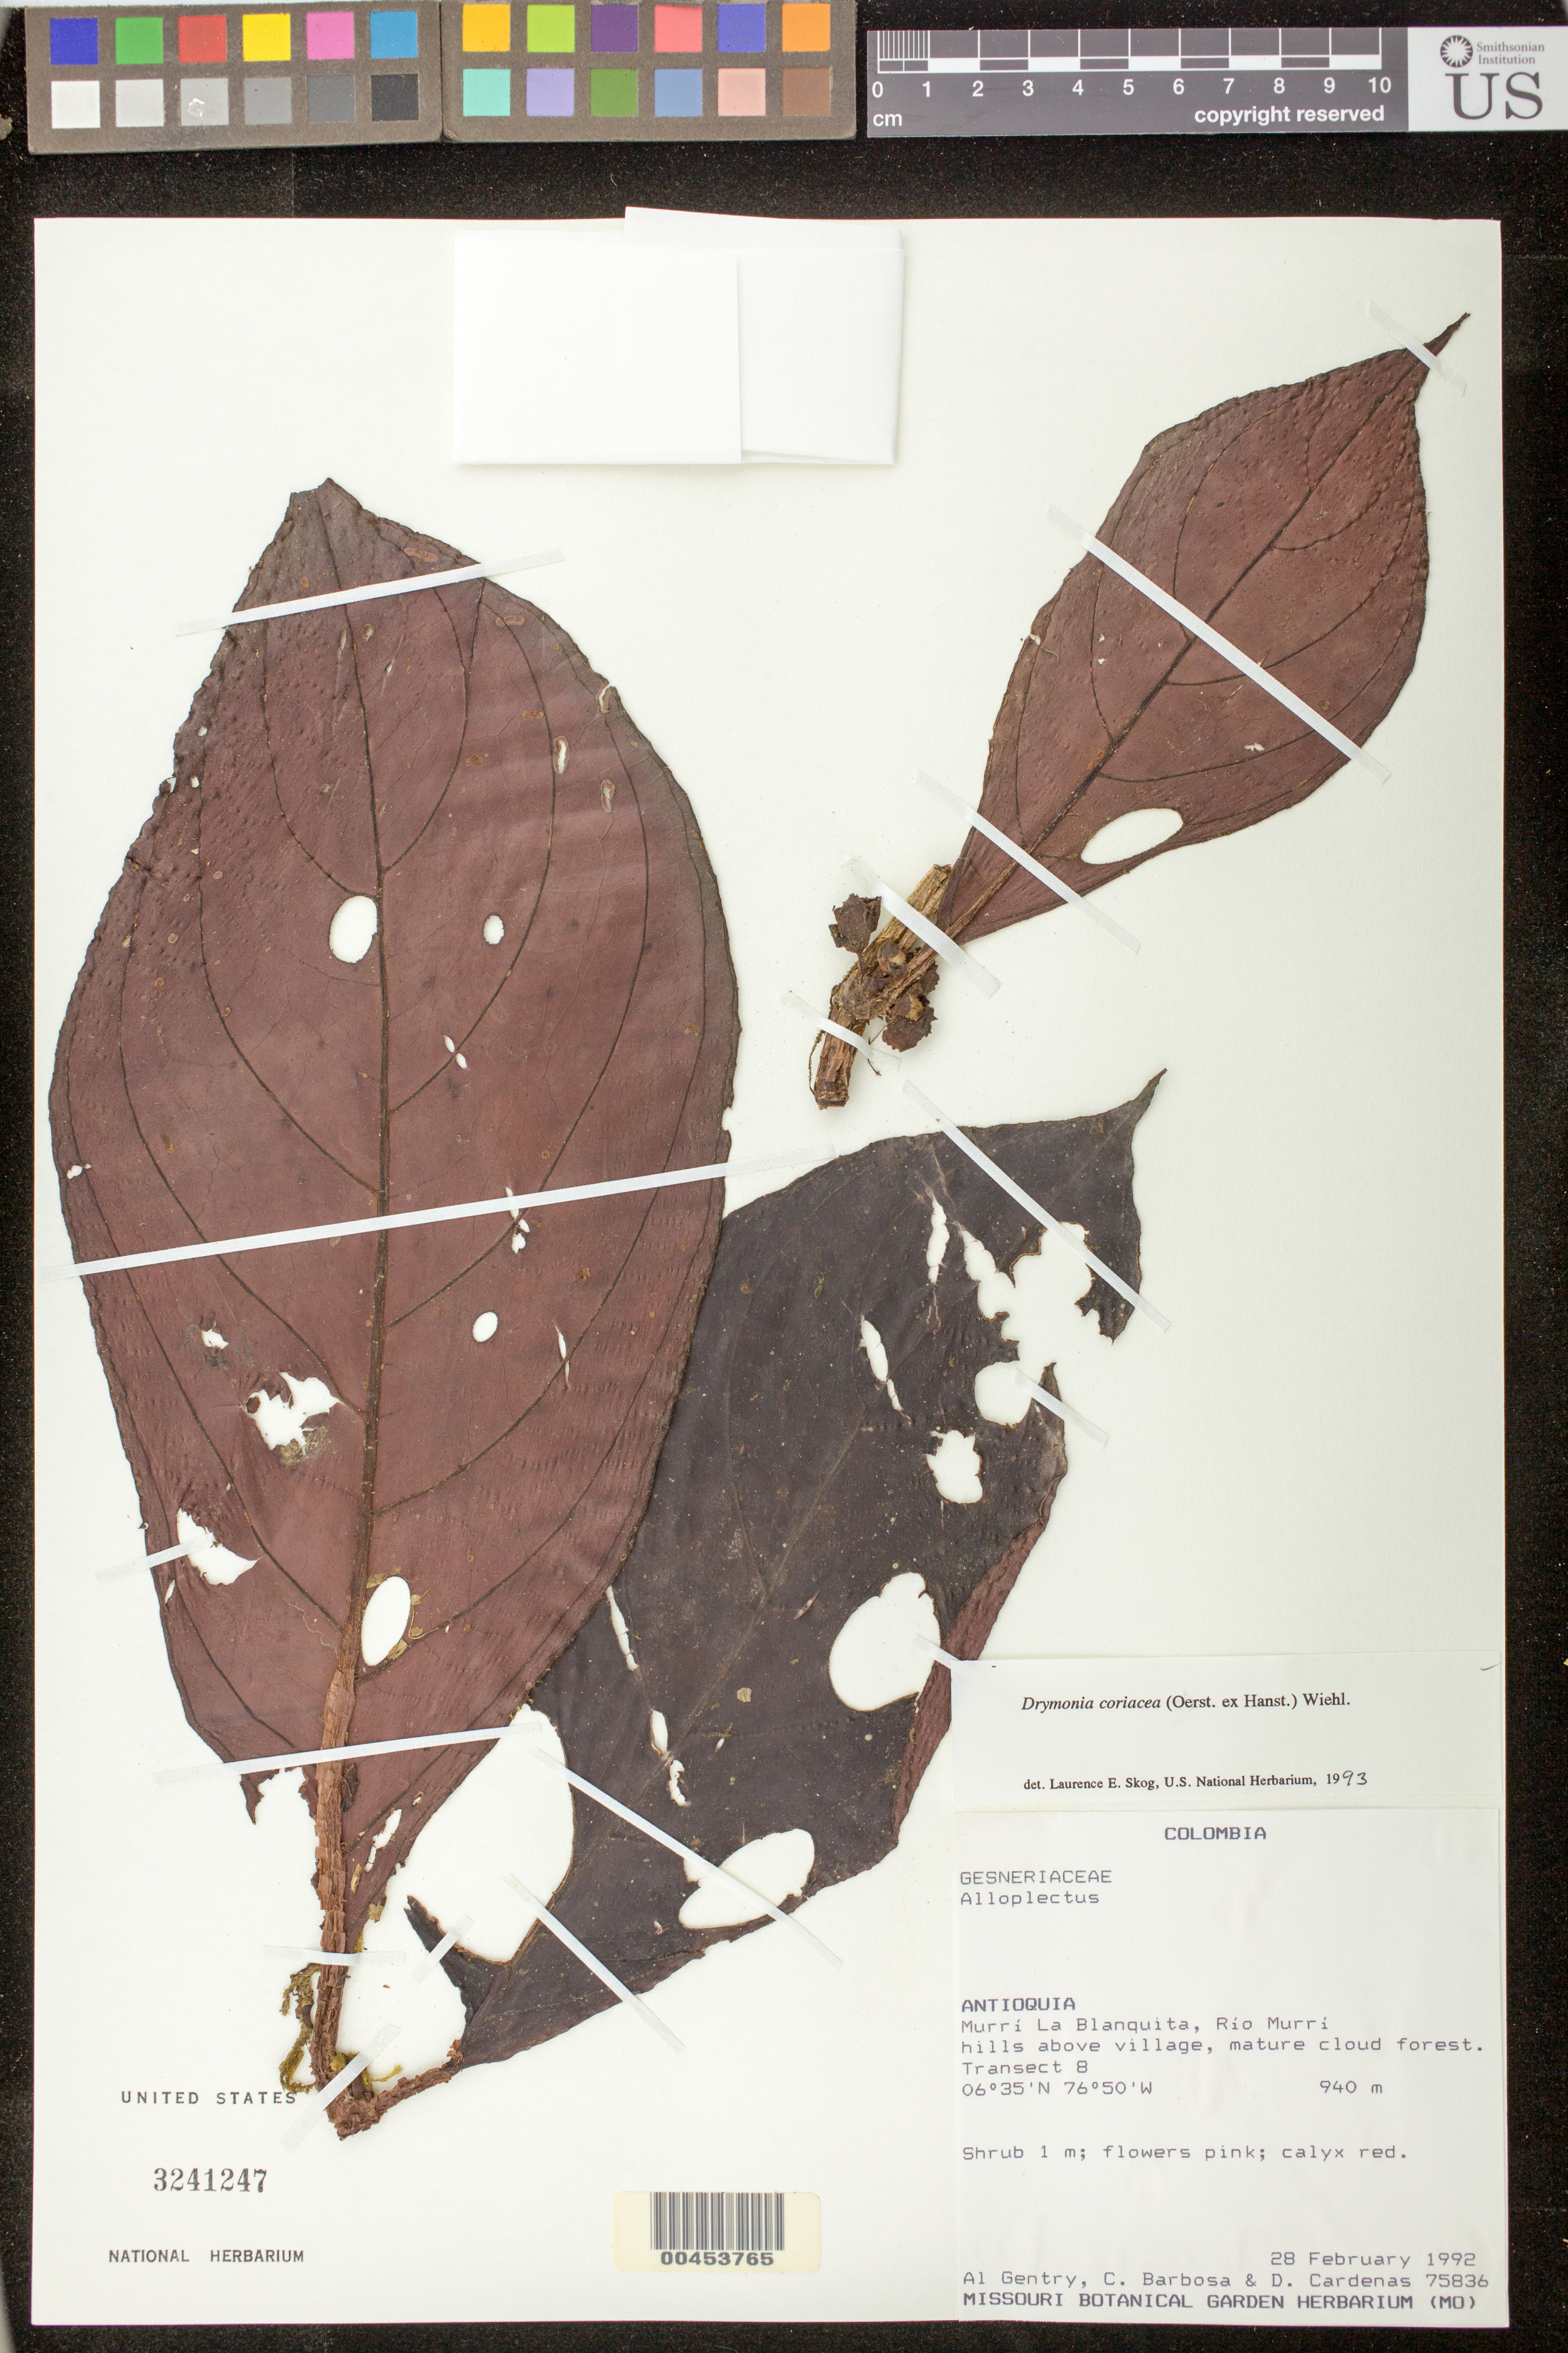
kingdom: Plantae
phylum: Tracheophyta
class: Magnoliopsida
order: Lamiales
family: Gesneriaceae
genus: Drymonia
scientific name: Drymonia coriacea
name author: (Oerst. ex Hanst.) Wiehler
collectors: A. H. Gentry, C. E. Barbosa & D. Cardenas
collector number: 75836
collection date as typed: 28 Feb 1992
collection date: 1992-02-28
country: Colombia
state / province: Antioquia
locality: Murri La Blanquita, Rio Murri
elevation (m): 940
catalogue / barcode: US 3241247